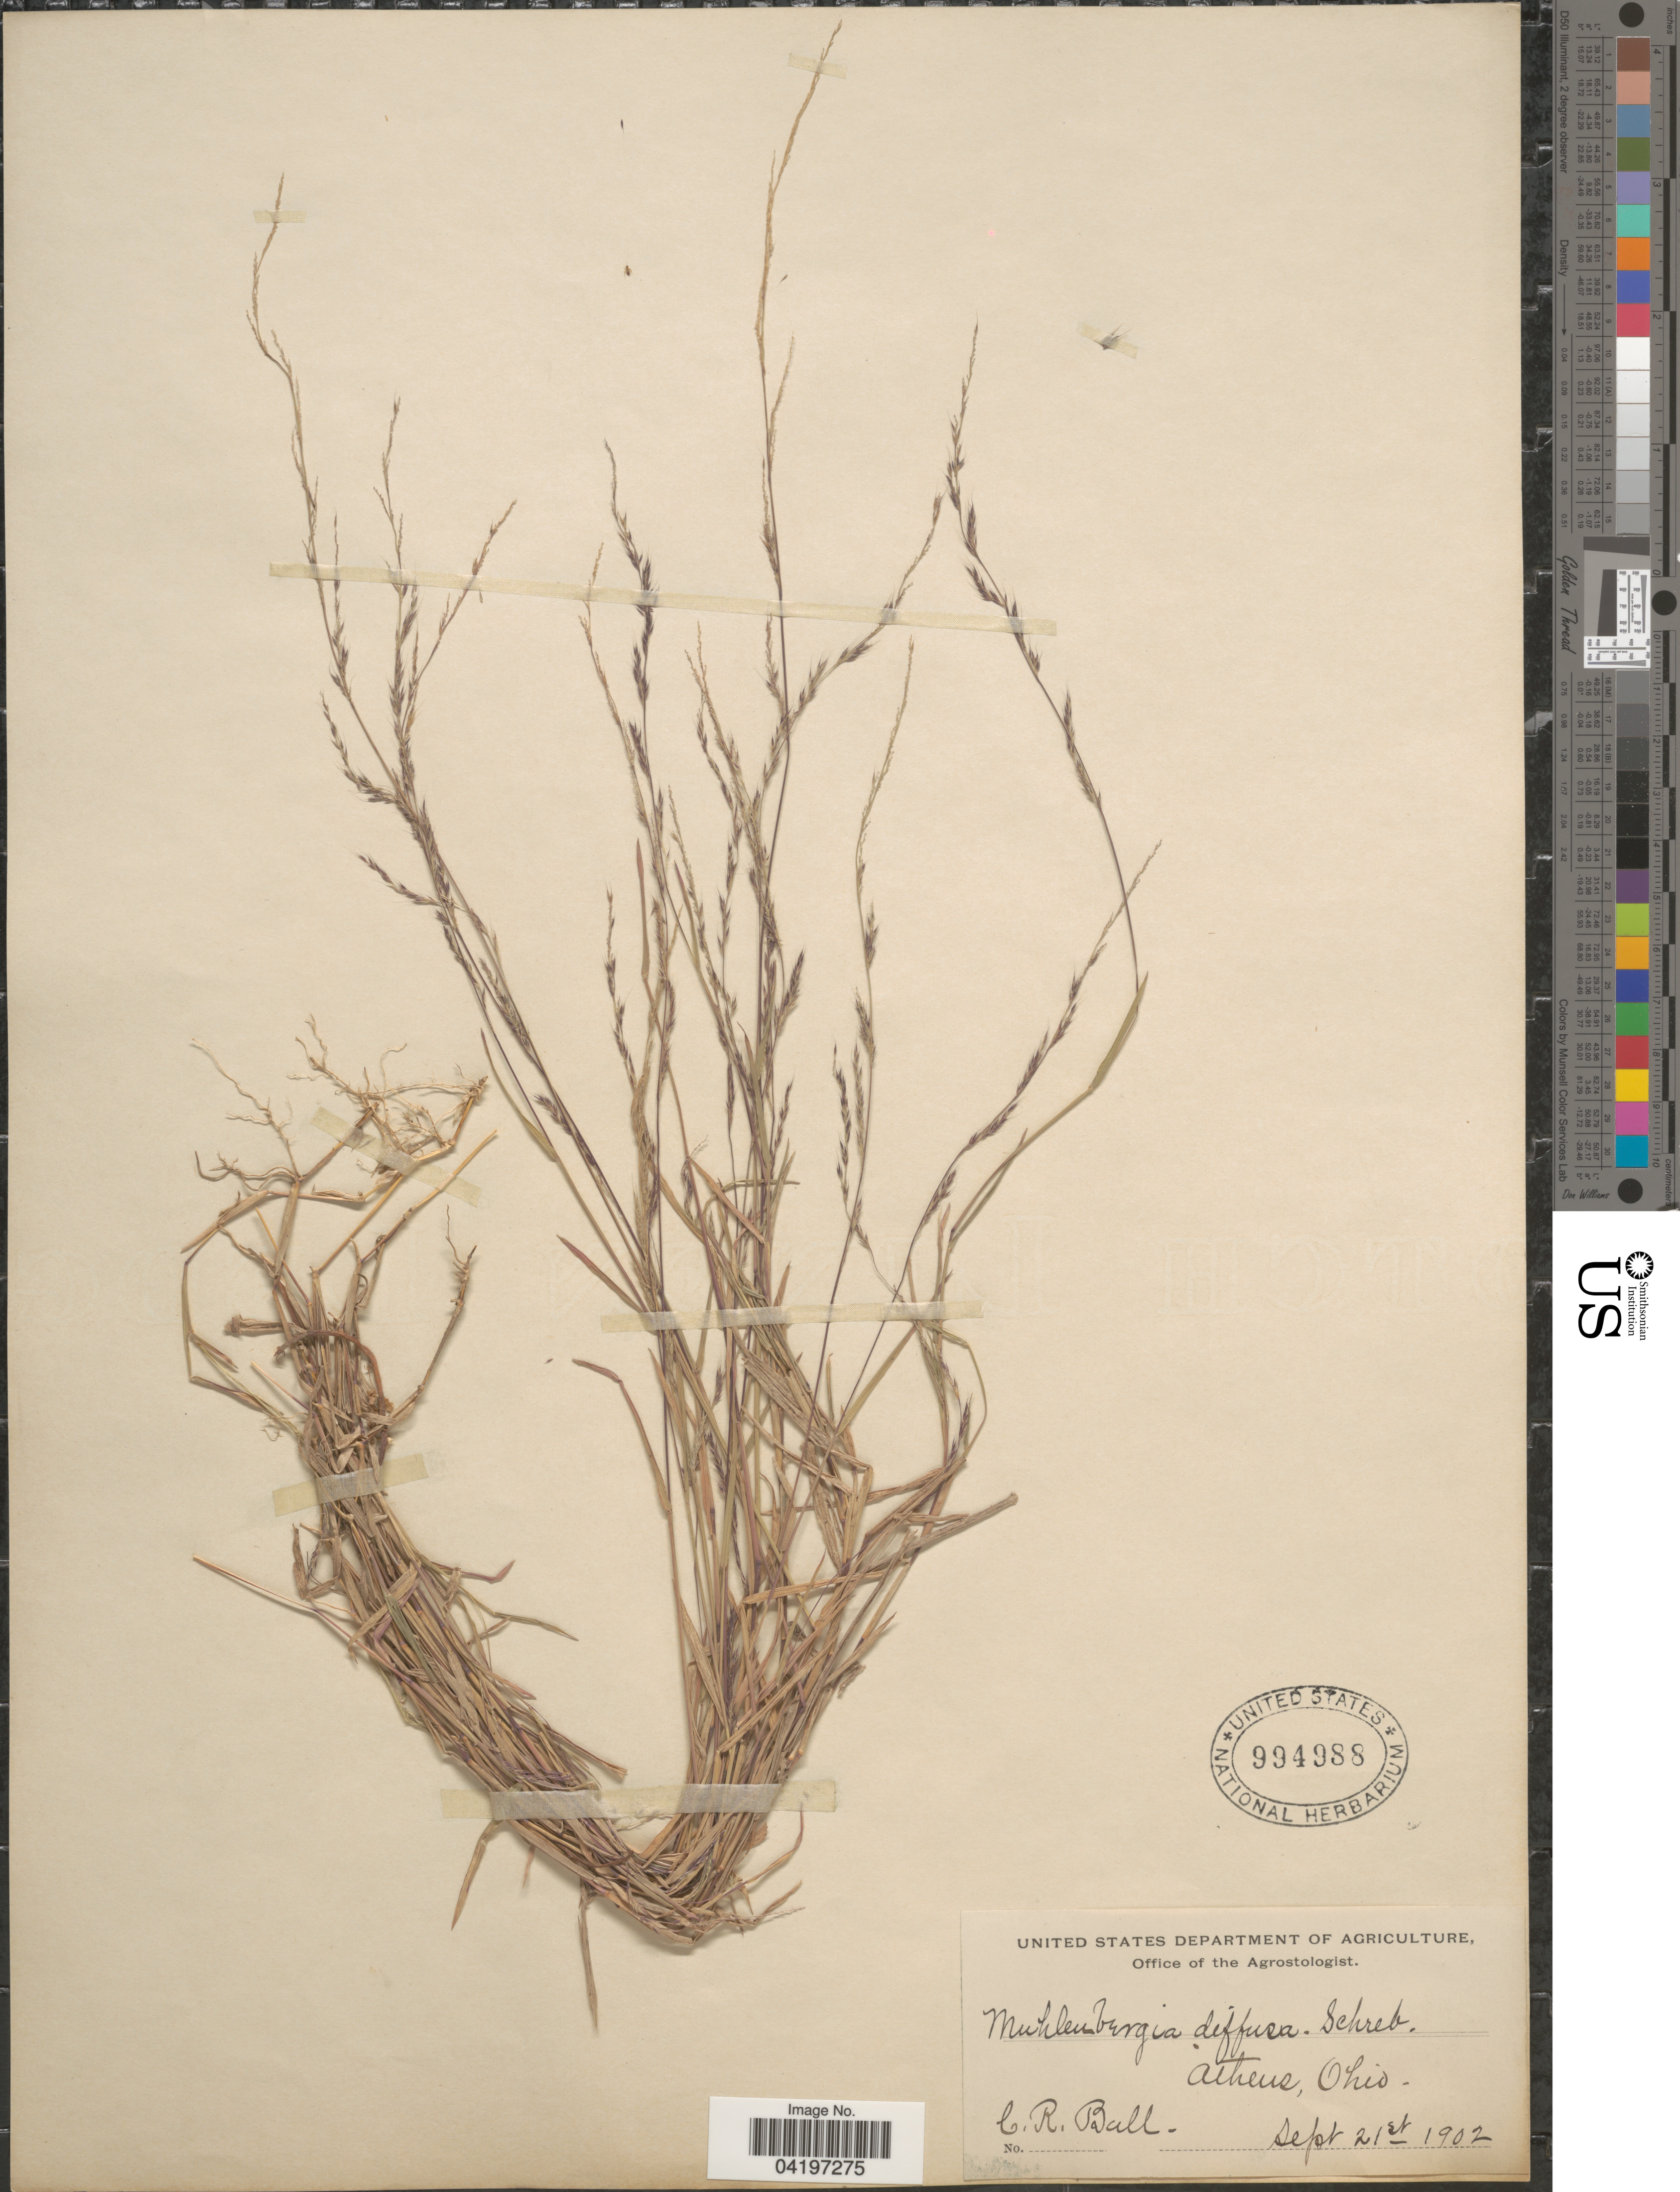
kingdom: Plantae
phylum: Tracheophyta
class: Liliopsida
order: Poales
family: Poaceae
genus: Muhlenbergia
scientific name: Muhlenbergia schreberi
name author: J.F. Gmel.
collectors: C. R. Ball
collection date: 1902-09-21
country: United States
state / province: Ohio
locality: Athens.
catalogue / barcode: US 994988